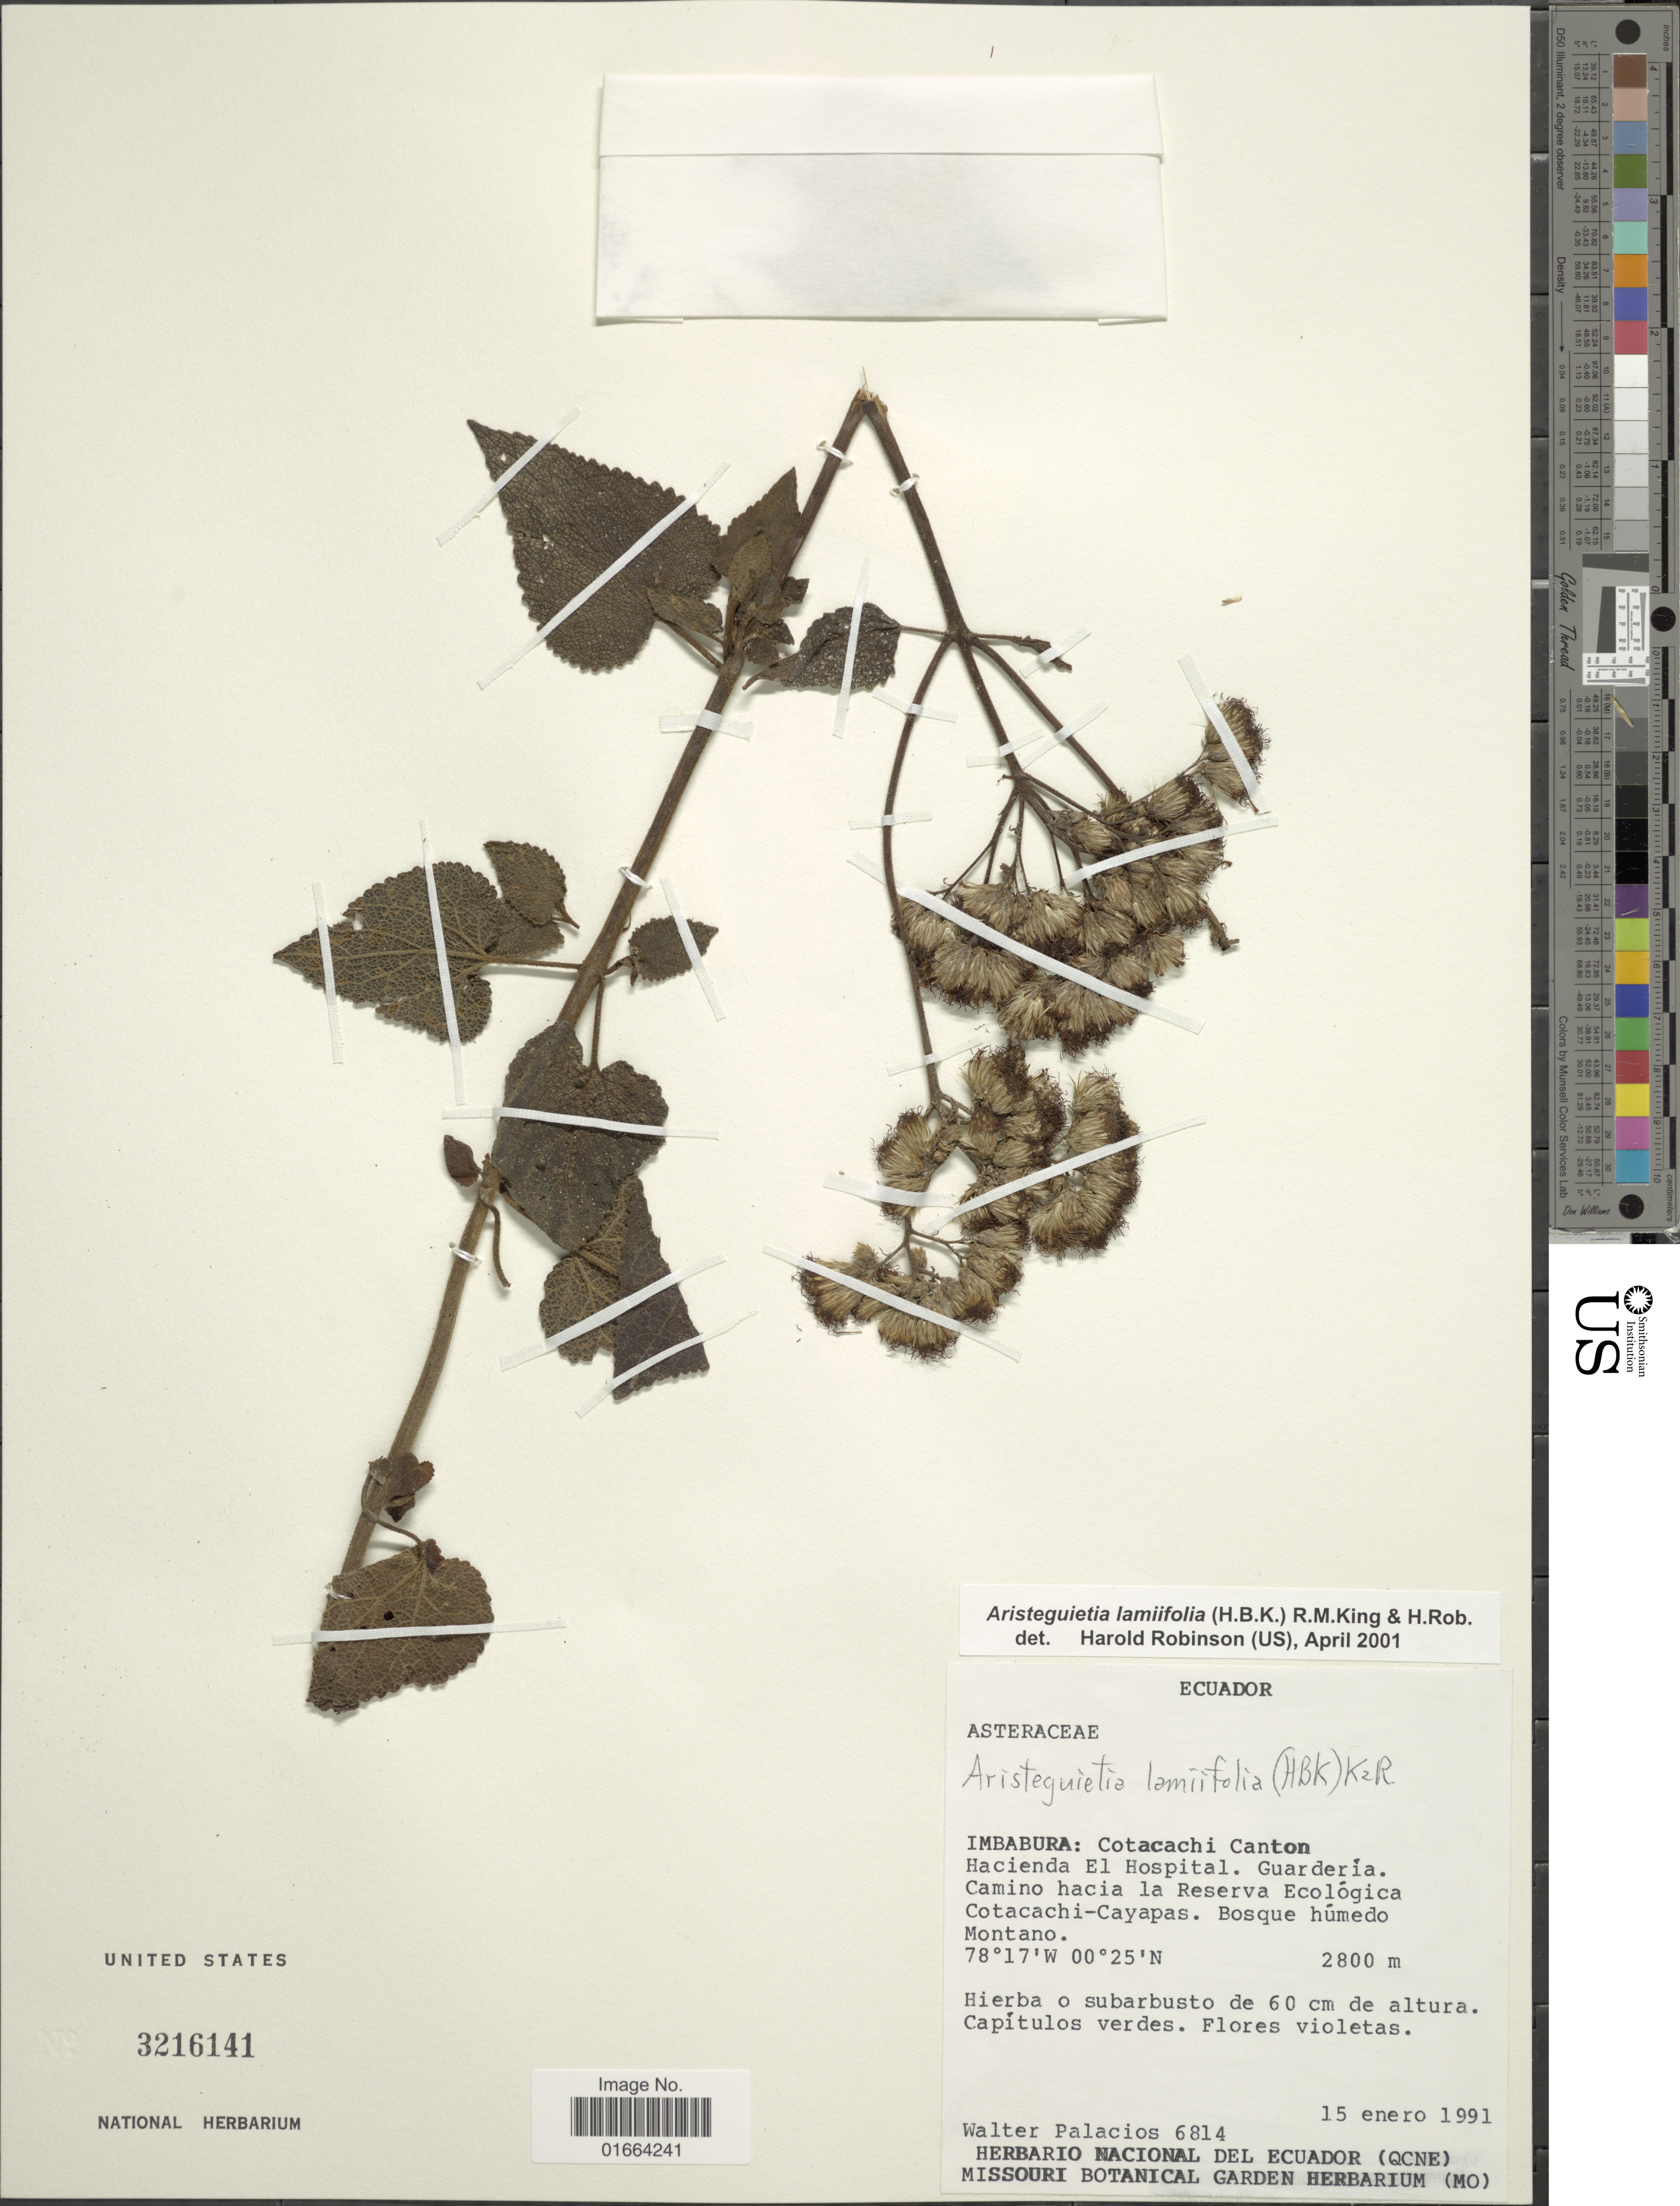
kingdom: Plantae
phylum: Tracheophyta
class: Magnoliopsida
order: Asterales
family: Asteraceae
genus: Aristeguietia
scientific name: Aristeguietia lamiifolia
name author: (Kunth) R.M. King & H. Rob.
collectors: W. Palacios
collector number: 6814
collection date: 1991-01-15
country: Ecuador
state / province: Imbabura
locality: Cotacachi Canton. Hacienda El Hospital. Guarderia. Camino hacia la Reserva Ecológica Cotacachi-Cayapas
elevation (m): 2800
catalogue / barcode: US 3216141